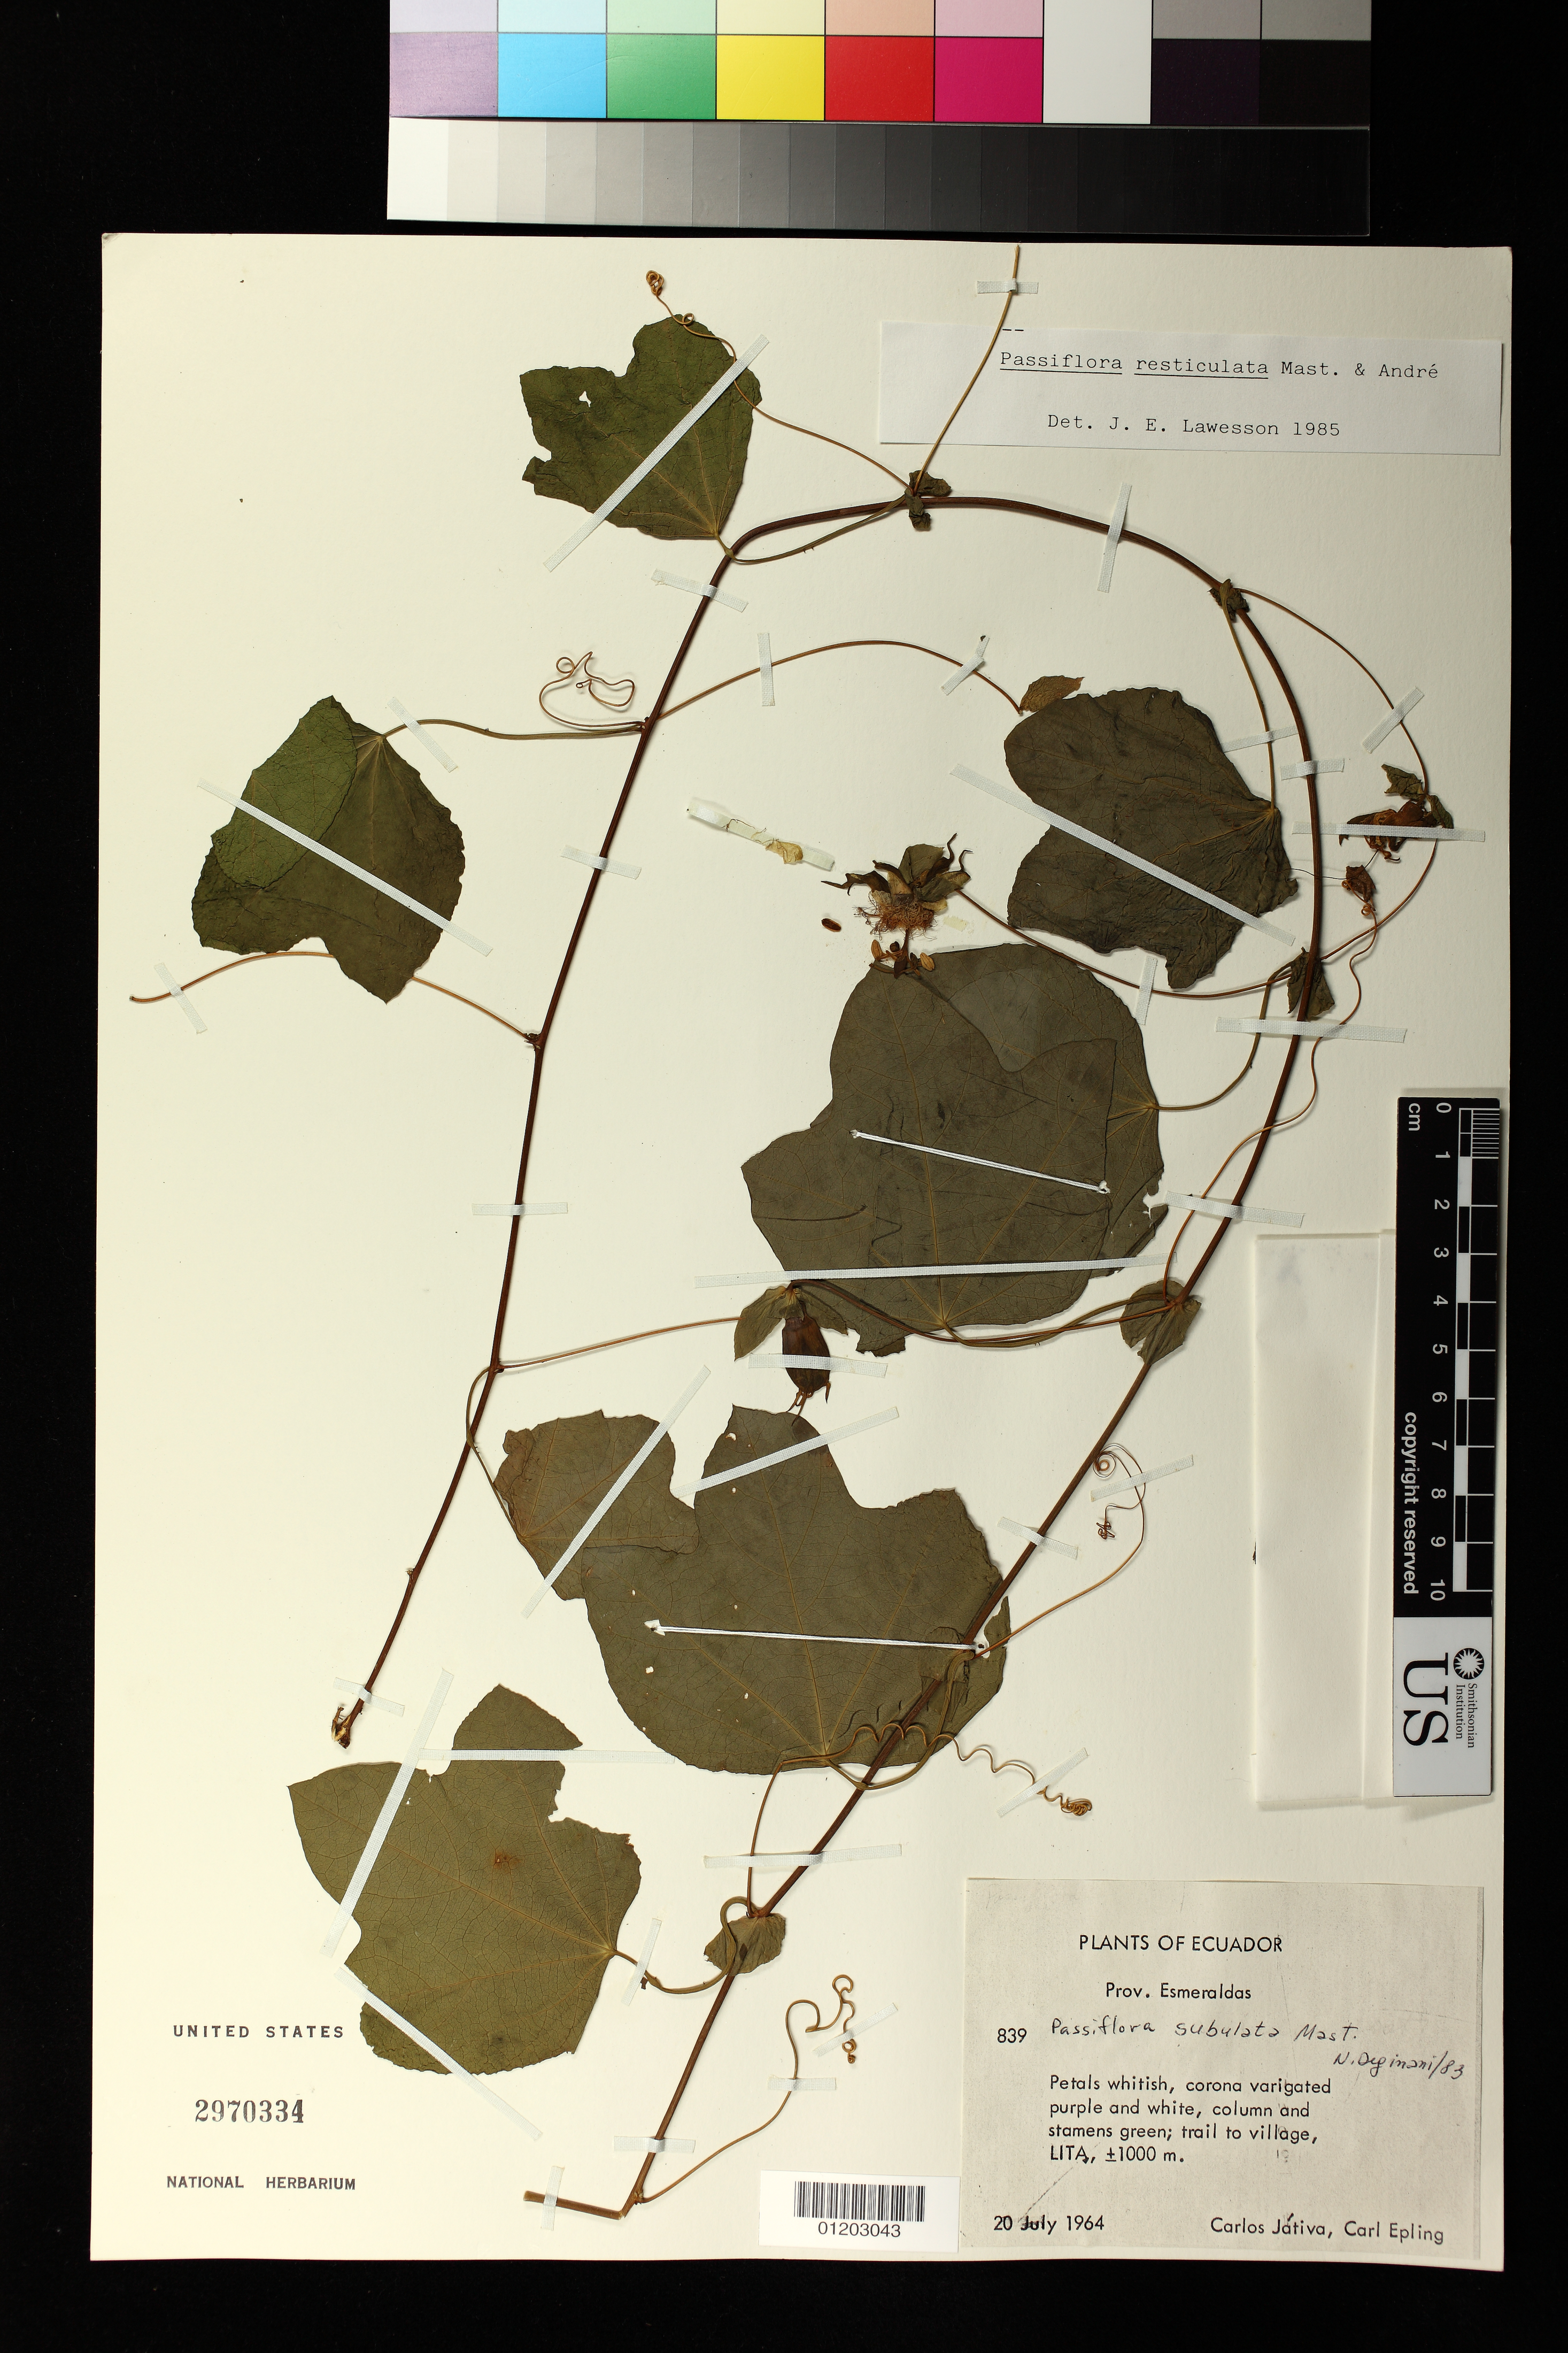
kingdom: Plantae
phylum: Tracheophyta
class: Magnoliopsida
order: Malpighiales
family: Passifloraceae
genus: Passiflora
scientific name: Passiflora resticulata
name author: Mast. & André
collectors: C. D. Játiva & C. C. Epling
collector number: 839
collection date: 1964-07-20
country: Ecuador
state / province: Esmeraldas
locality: Trail to village, LITA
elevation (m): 1000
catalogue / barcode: US 2970334